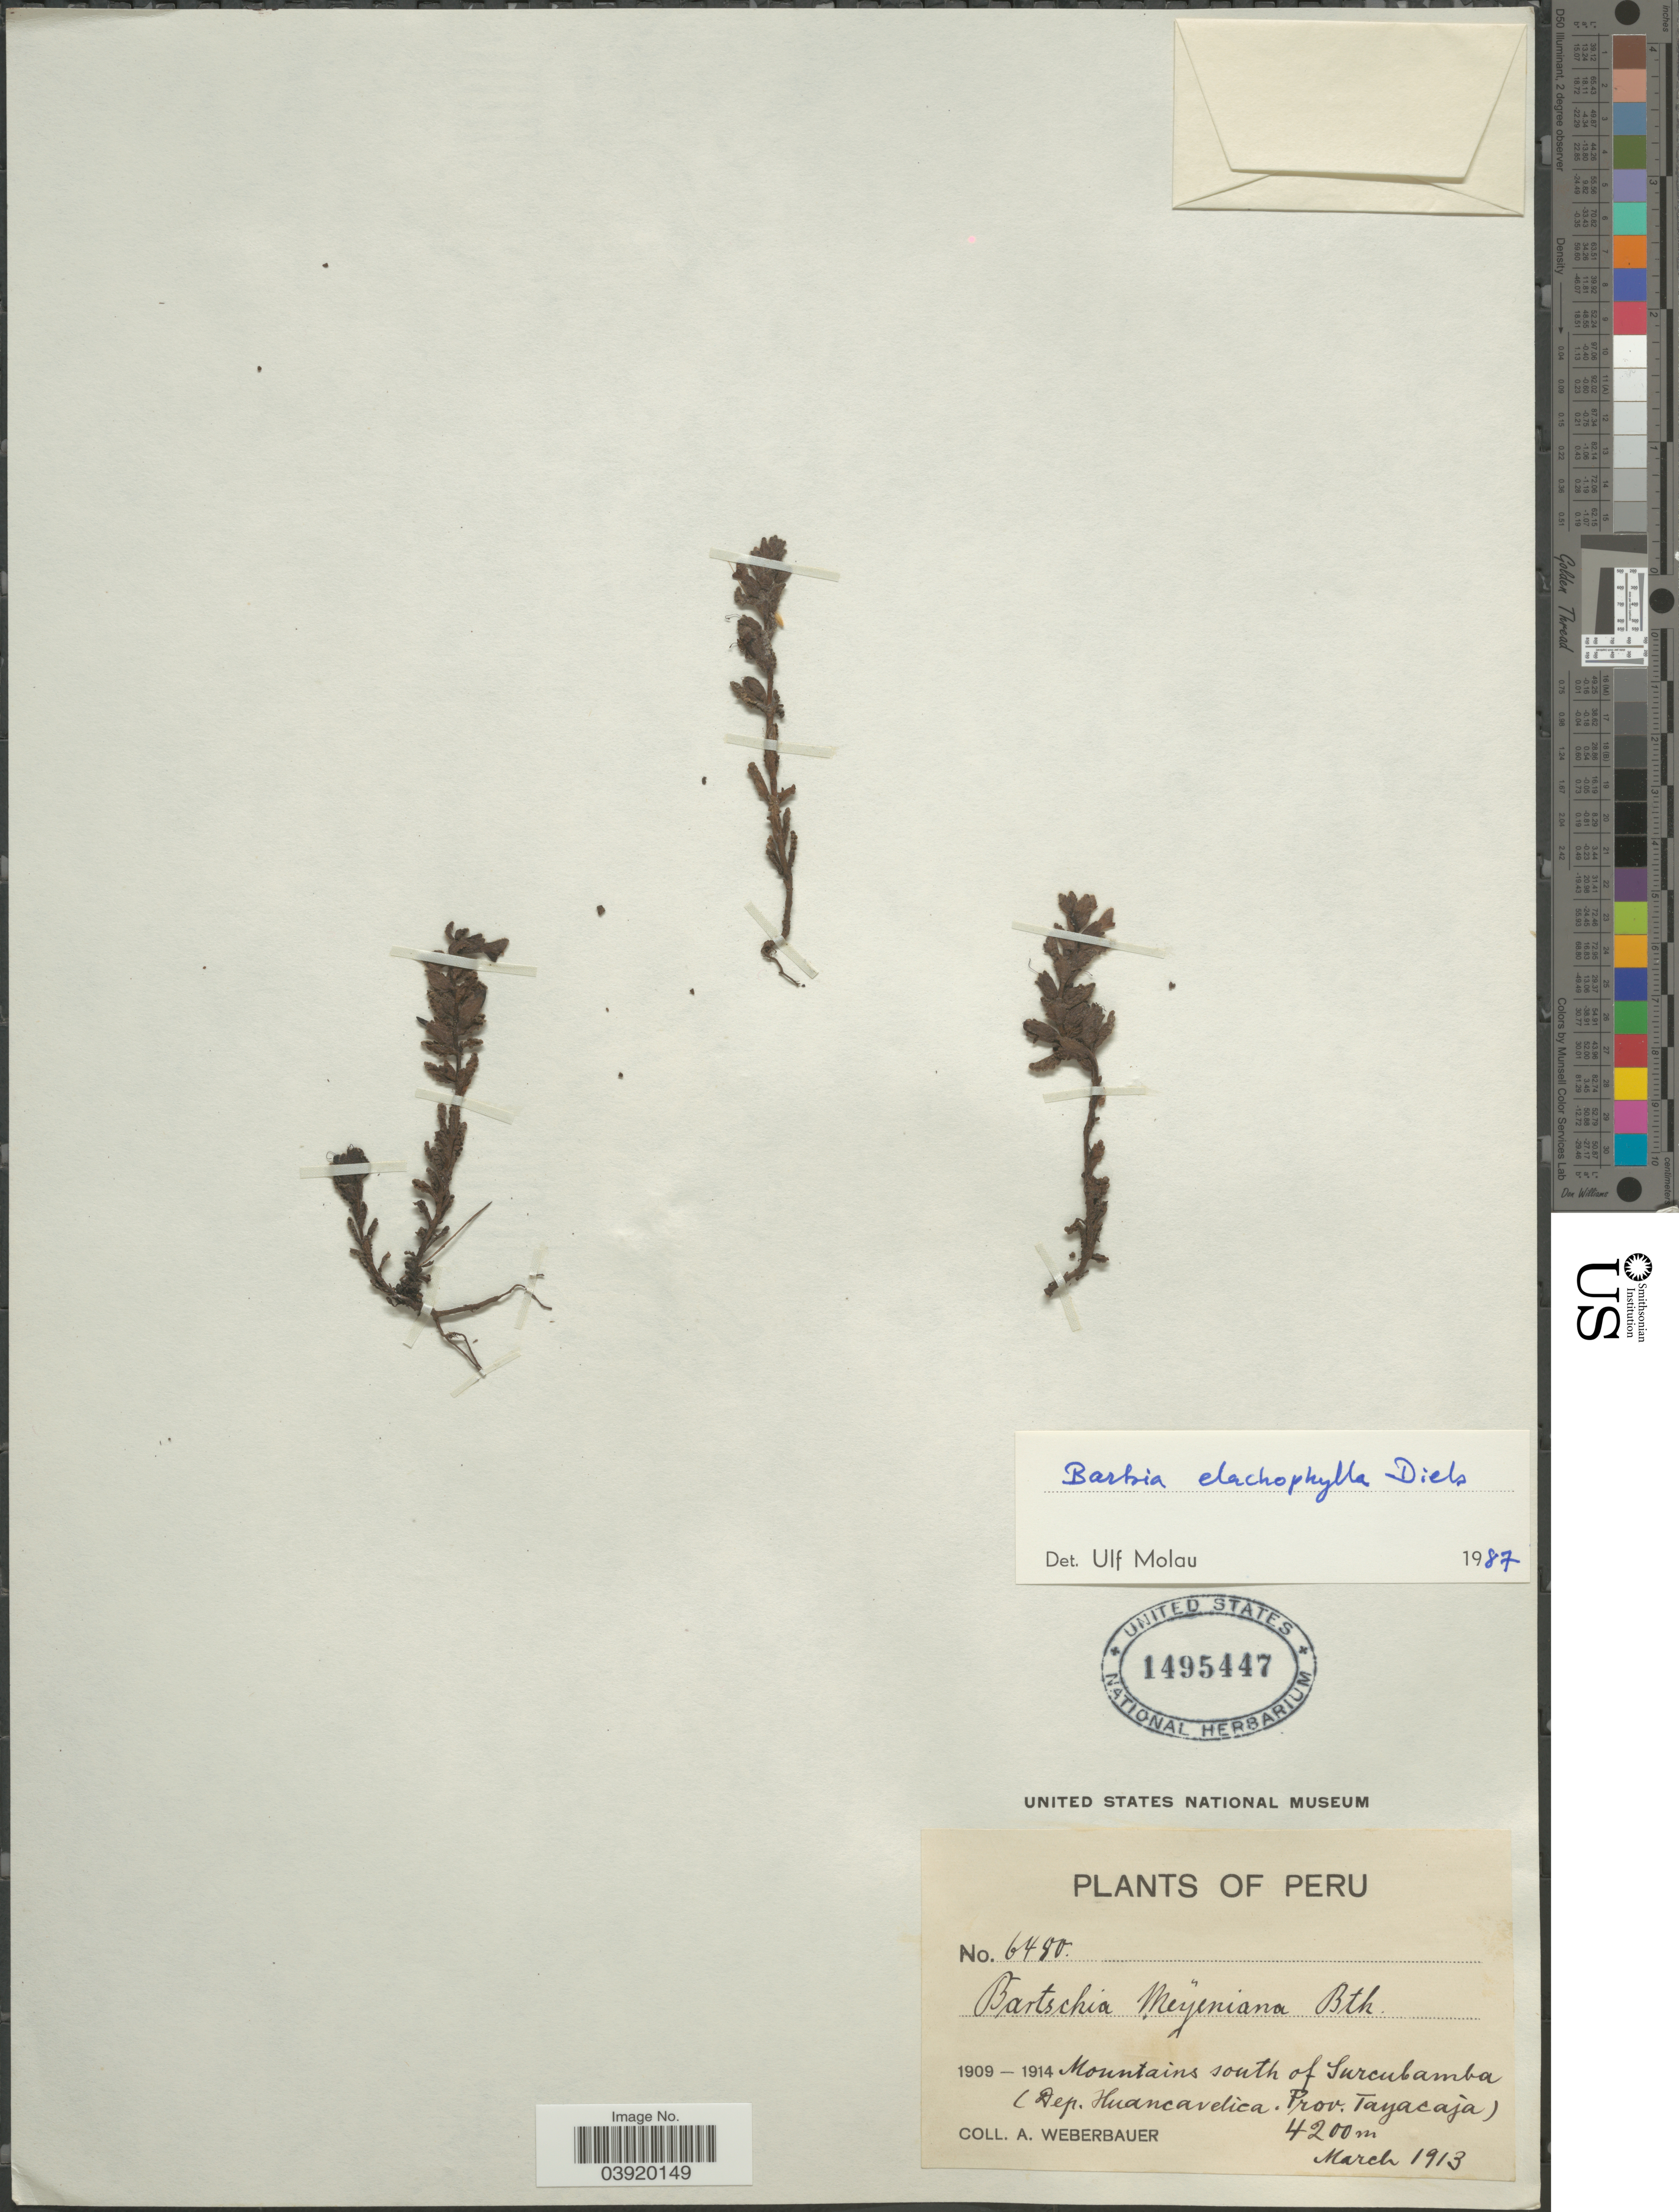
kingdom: Plantae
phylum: Tracheophyta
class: Magnoliopsida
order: Lamiales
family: Orobanchaceae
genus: Bartsia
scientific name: Bartsia elachophylla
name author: Diels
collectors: A. Weberbauer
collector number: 6480*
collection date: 1913-03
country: Peru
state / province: Huancavelica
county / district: Tayacaja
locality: Mountains south of Surcubamba (Dep. Huancavelica. Prov. Tayacaja).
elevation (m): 4200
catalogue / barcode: US 1495447